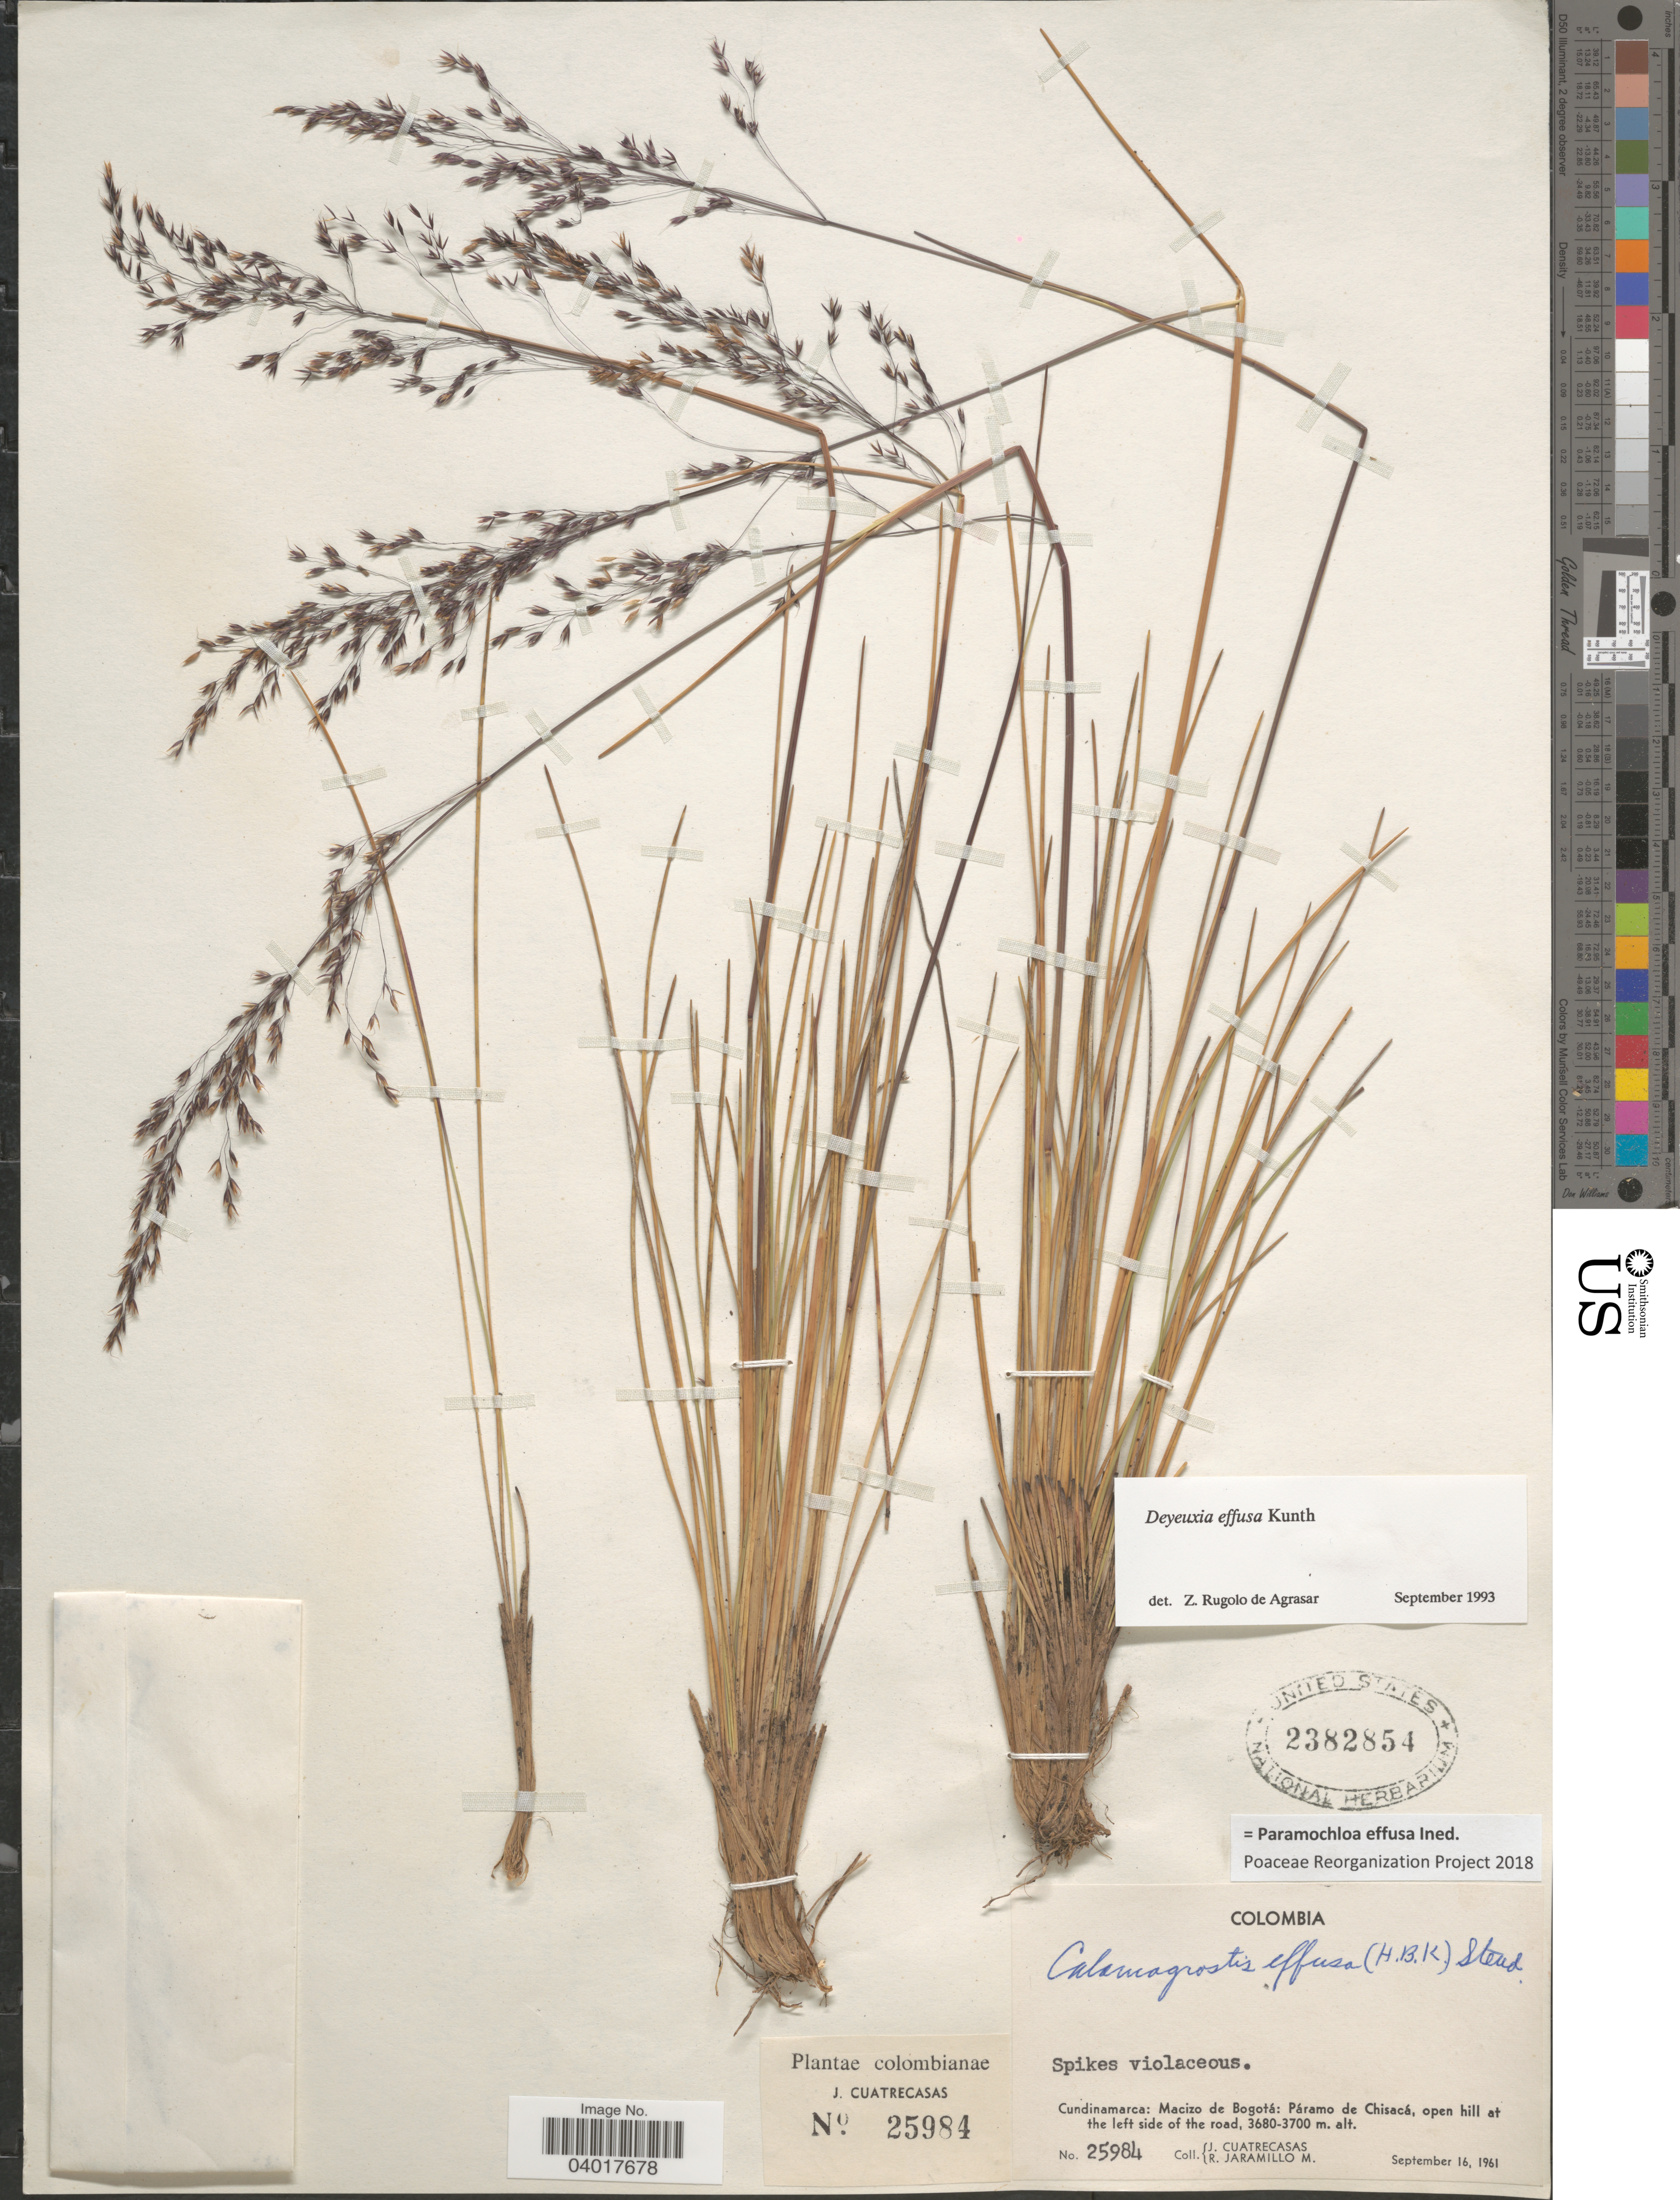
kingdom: Plantae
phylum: Tracheophyta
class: Liliopsida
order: Poales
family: Poaceae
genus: Paramochloa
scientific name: Paramochloa effusa ined.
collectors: J. Cuatrecasas & R. Jaramillo M.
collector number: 25984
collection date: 1961-09-16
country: Colombia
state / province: Cundinamarca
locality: Macizo de Bogotá: Páramo de Chisacá, open hill at the left side of the road.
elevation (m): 3680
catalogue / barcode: US 2382854